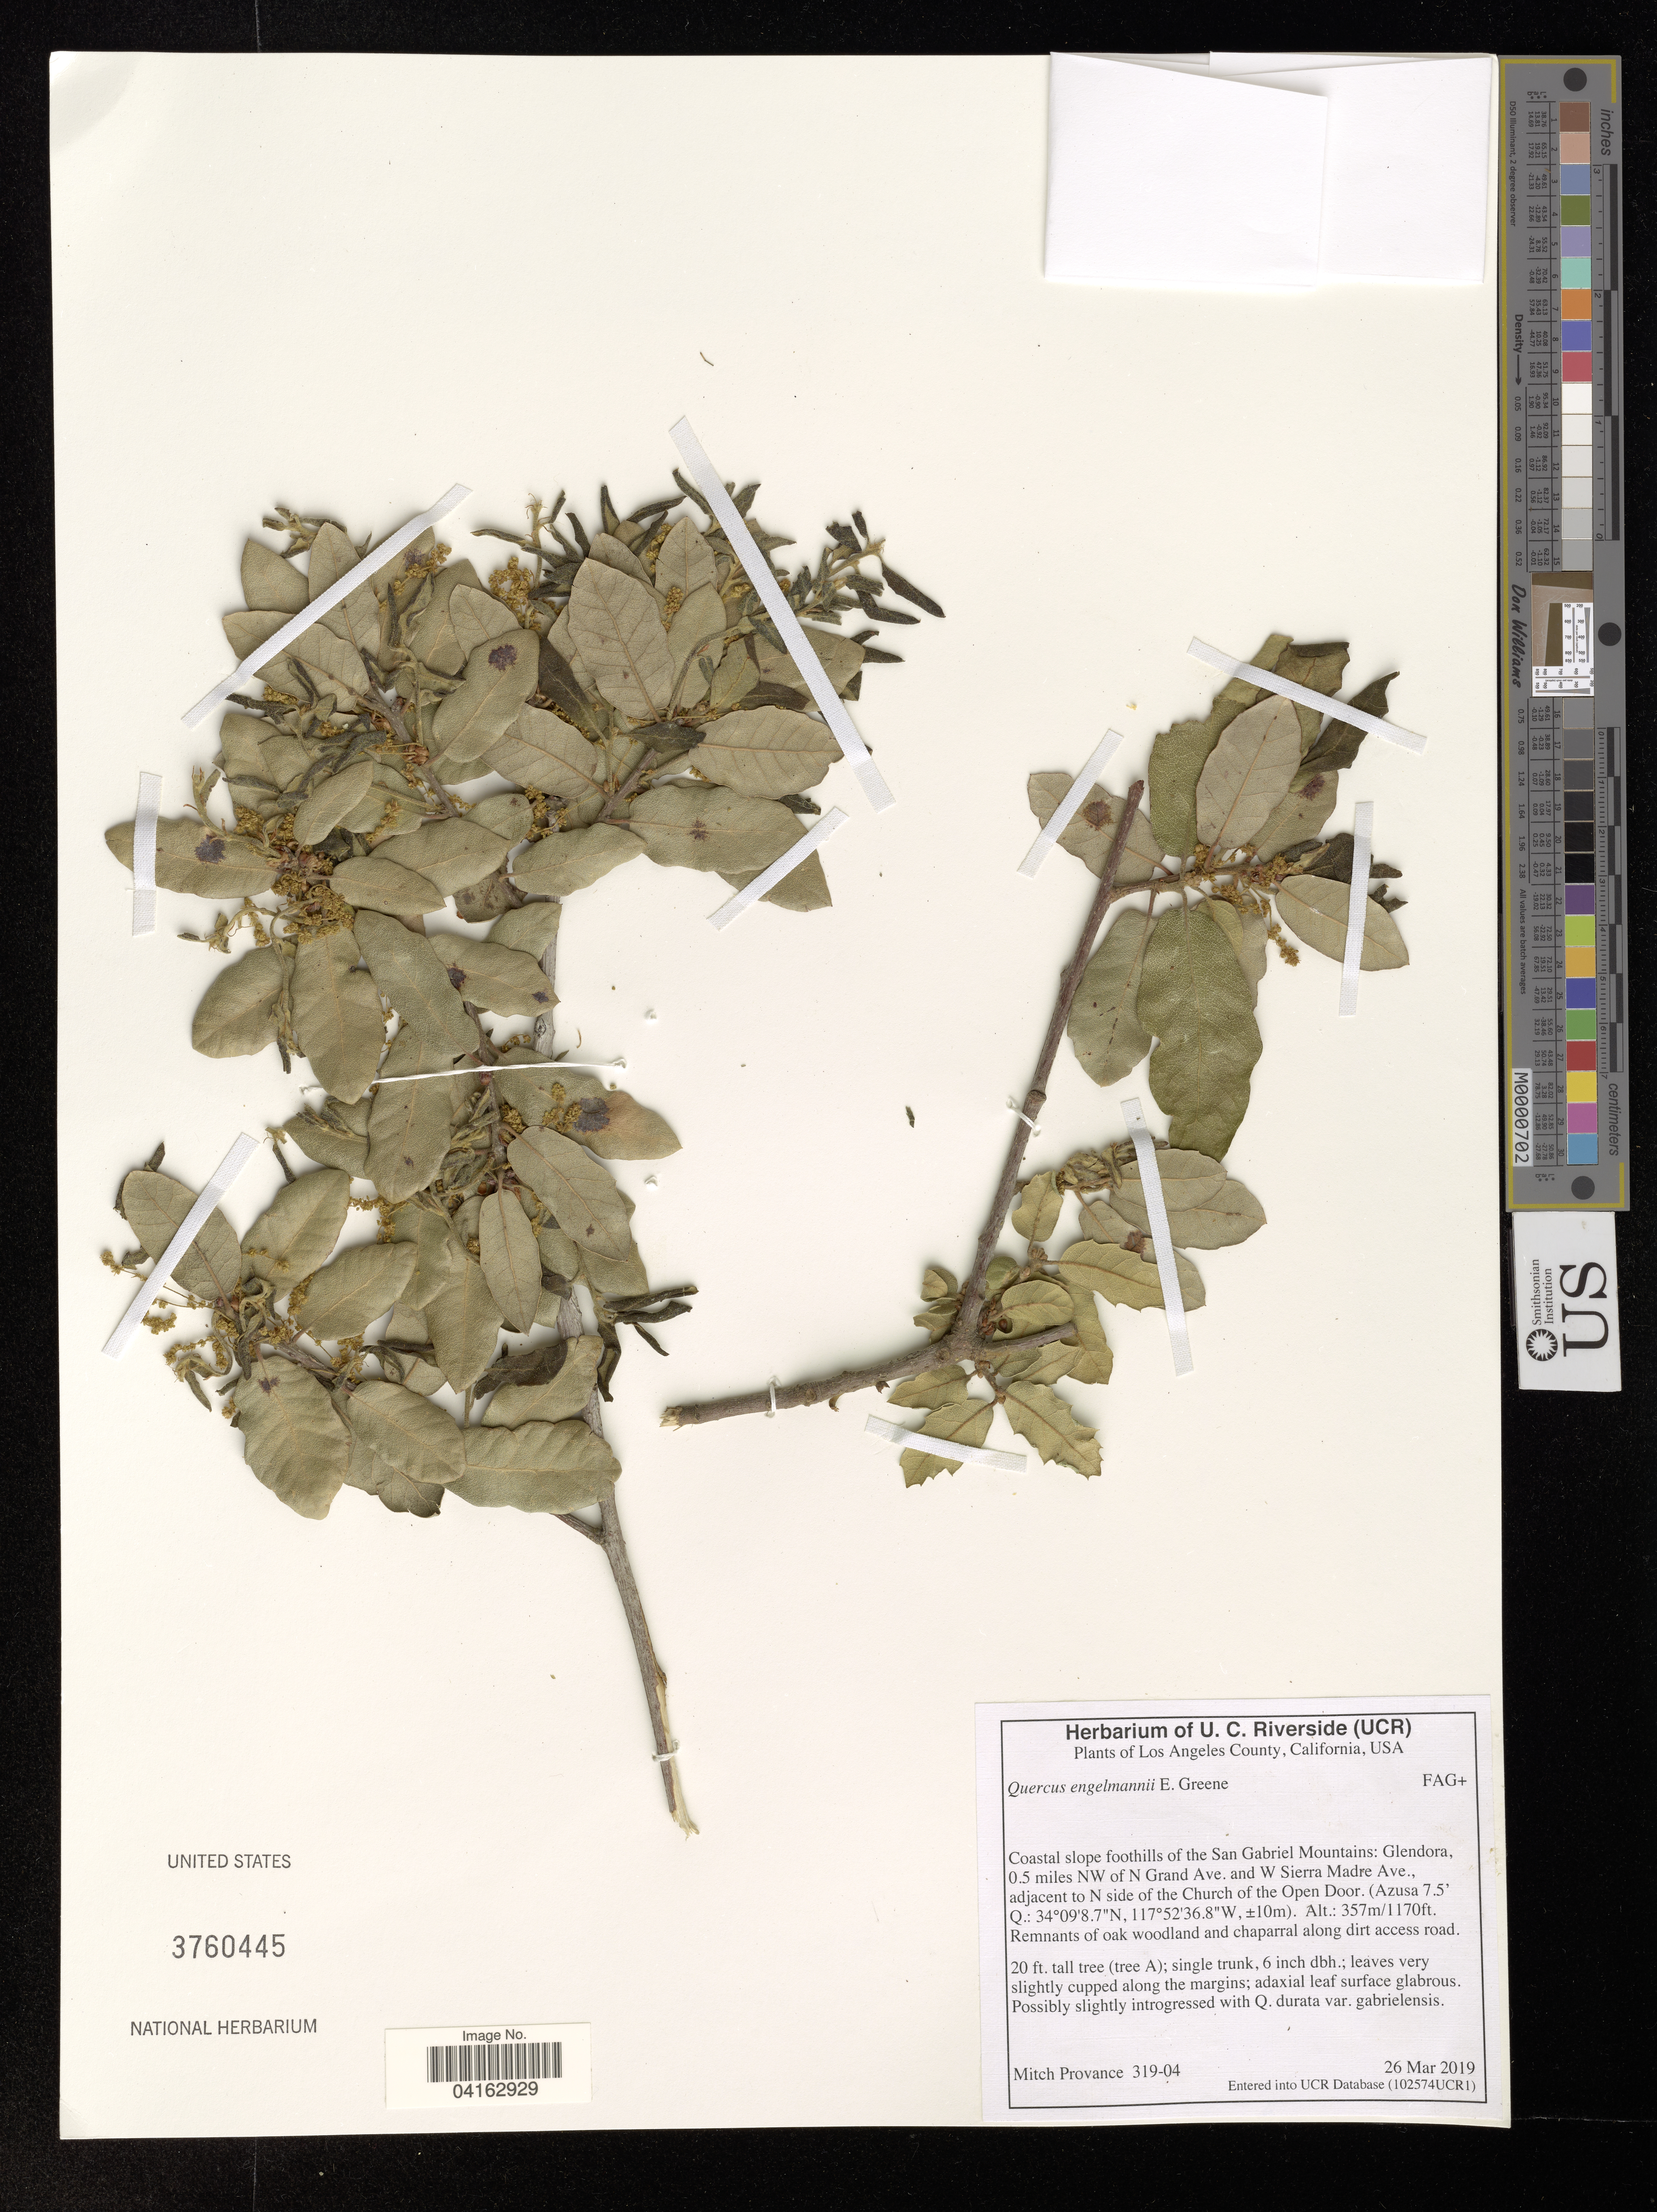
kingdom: Plantae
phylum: Tracheophyta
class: Magnoliopsida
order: Fagales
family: Fagaceae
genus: Quercus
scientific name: Quercus engelmannii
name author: Greene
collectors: M. Provance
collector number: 319-04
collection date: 2019-03-26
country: United States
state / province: California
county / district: Los Angeles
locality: Los Angeles County. Coastal slope foothills of the San Gabriel Mountains: Glendora, 0.5 miles NW of N Grand Ave. and W Sierra Madre Ave., adjacent to N side of the Church of the Open Door. (Azusa 7.5' Q.).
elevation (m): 357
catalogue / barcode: US 3760445